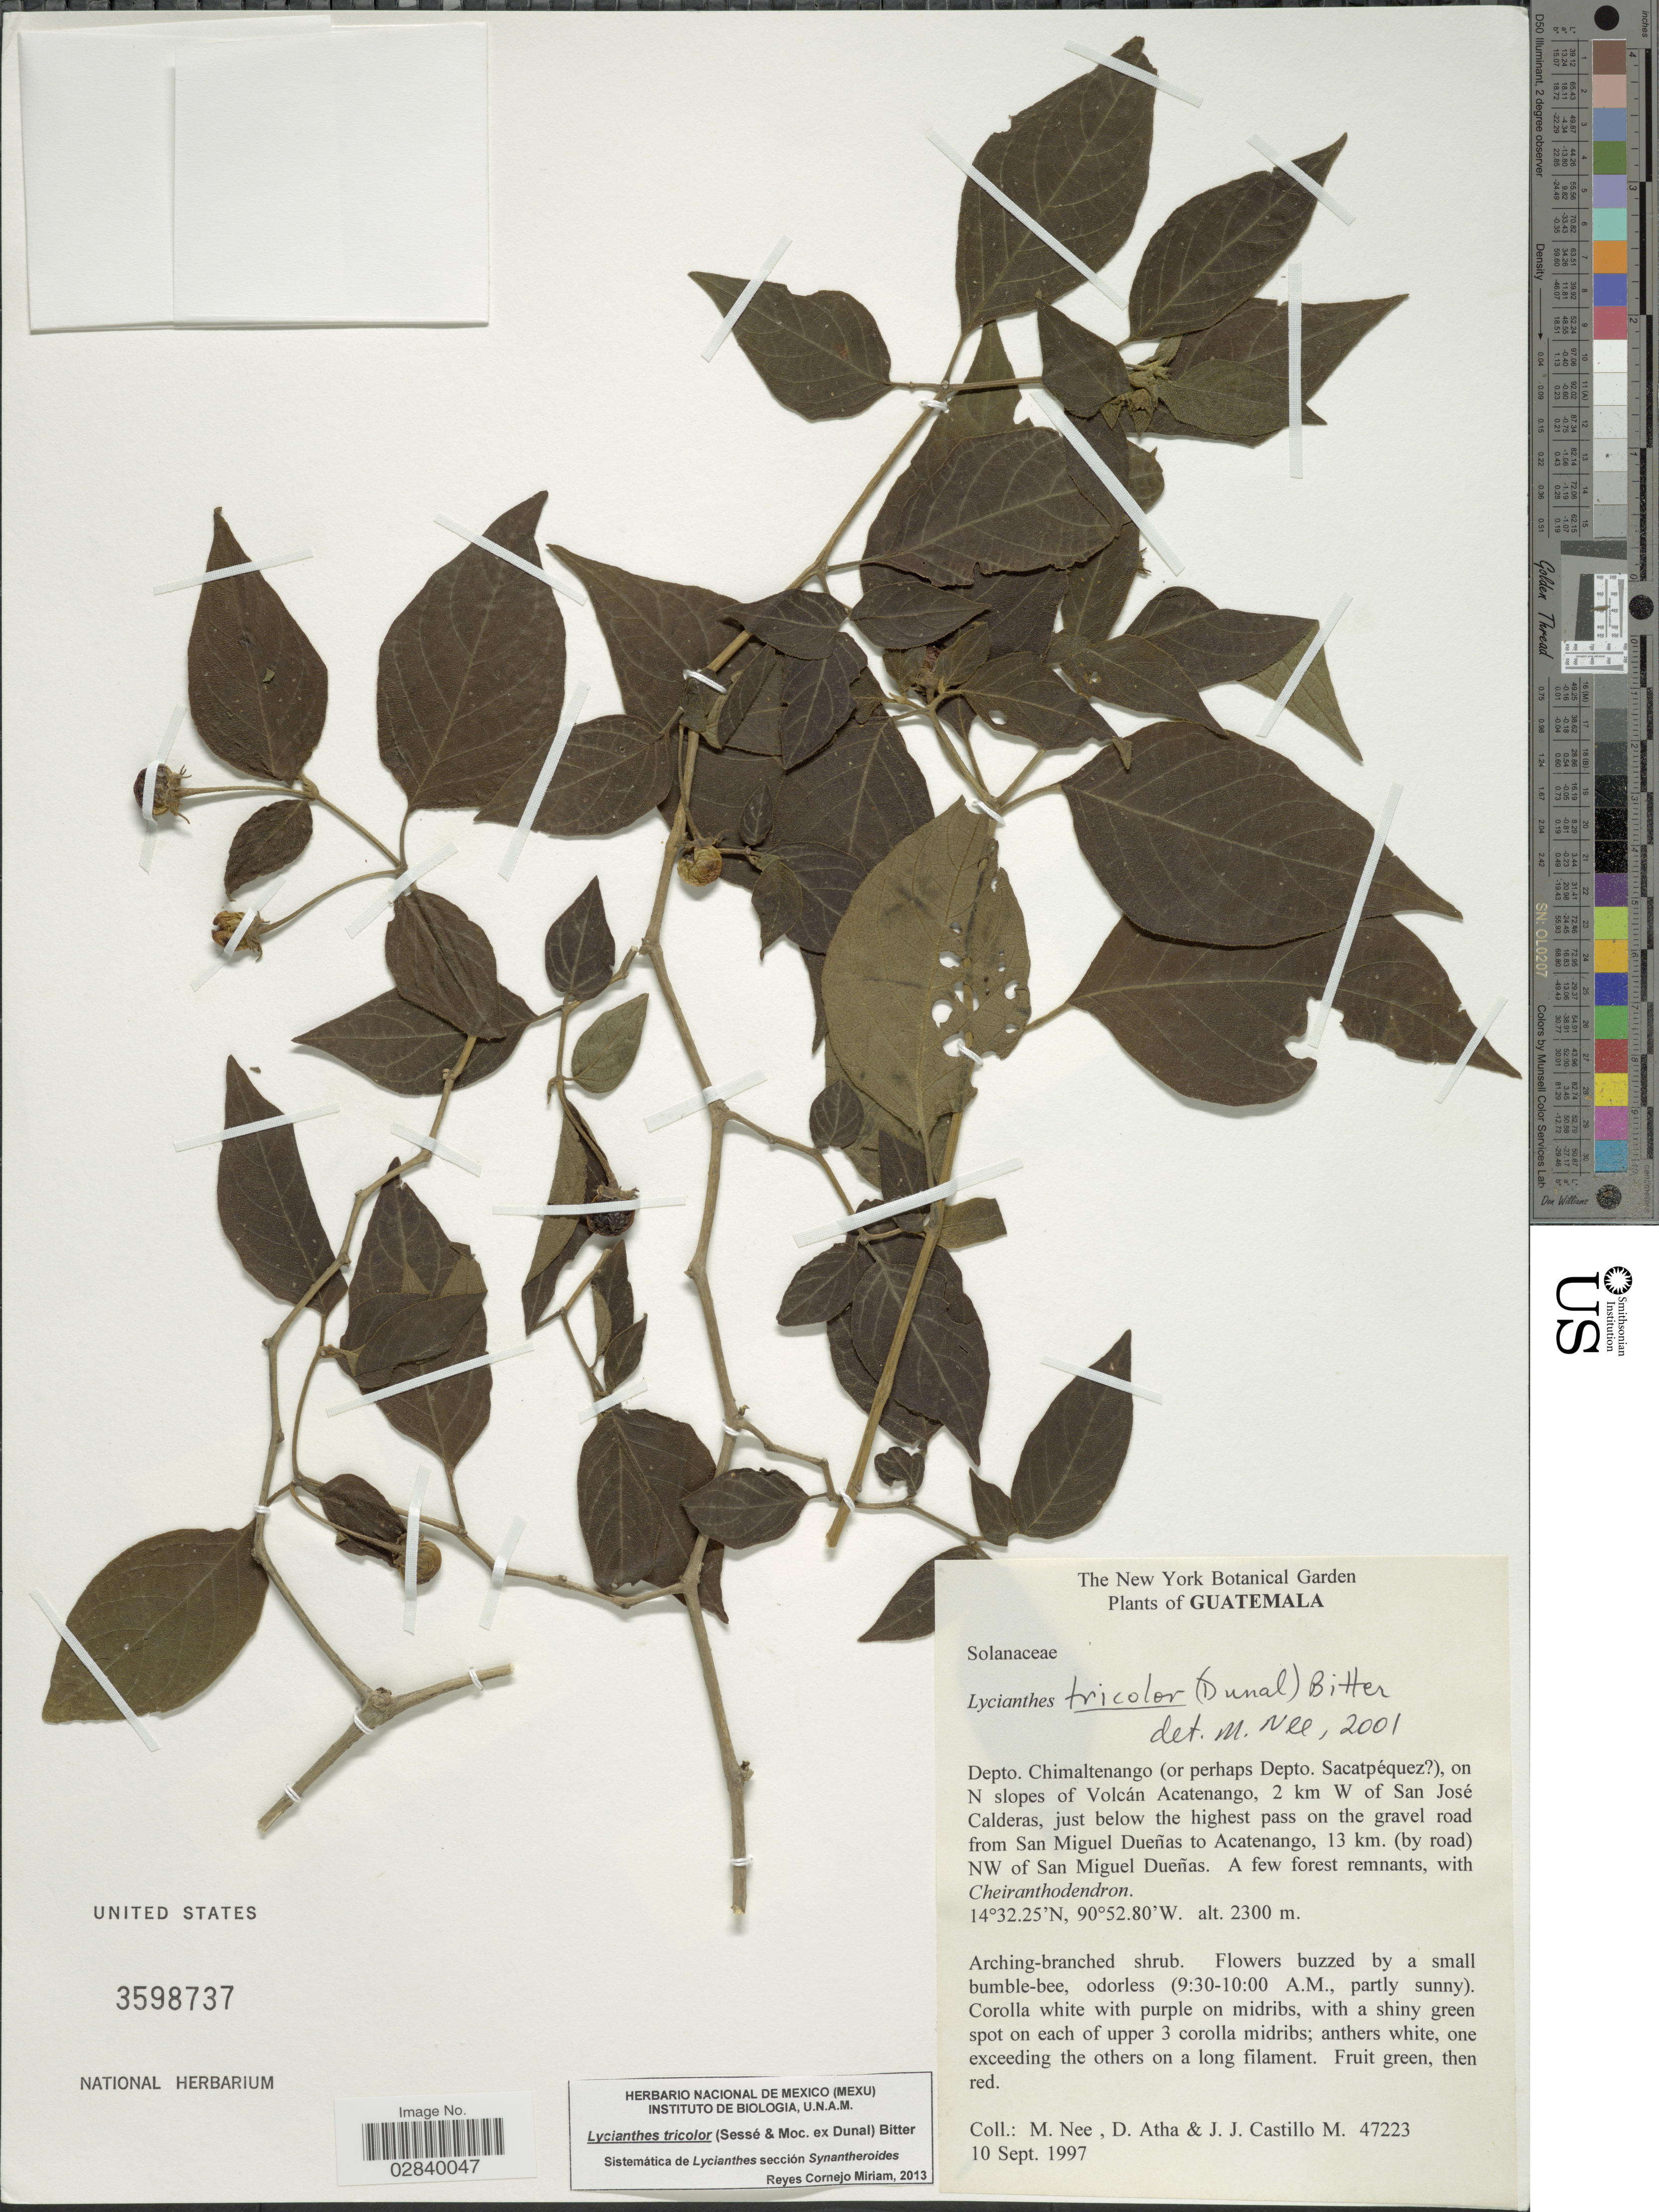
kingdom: Plantae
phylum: Tracheophyta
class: Magnoliopsida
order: Solanales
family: Solanaceae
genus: Lycianthes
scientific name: Lycianthes tricolor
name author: (Dunal) Bitter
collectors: M. Nee, D. Atha & J. Castillo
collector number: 47223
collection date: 1997-09-10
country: Guatemala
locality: Depto. Chimaltenango (or perhaps Depto. Sacatpéquez [unsure placement]), on N slopes of Volcán Acatenango, 2 km W of San José Calderas, just below the highest pass on the gravel road from San Miguel Dueñas to Acatenango, 13 km. (by road) NW of San Miguel Dueñas.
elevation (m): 2300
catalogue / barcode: US 3598737